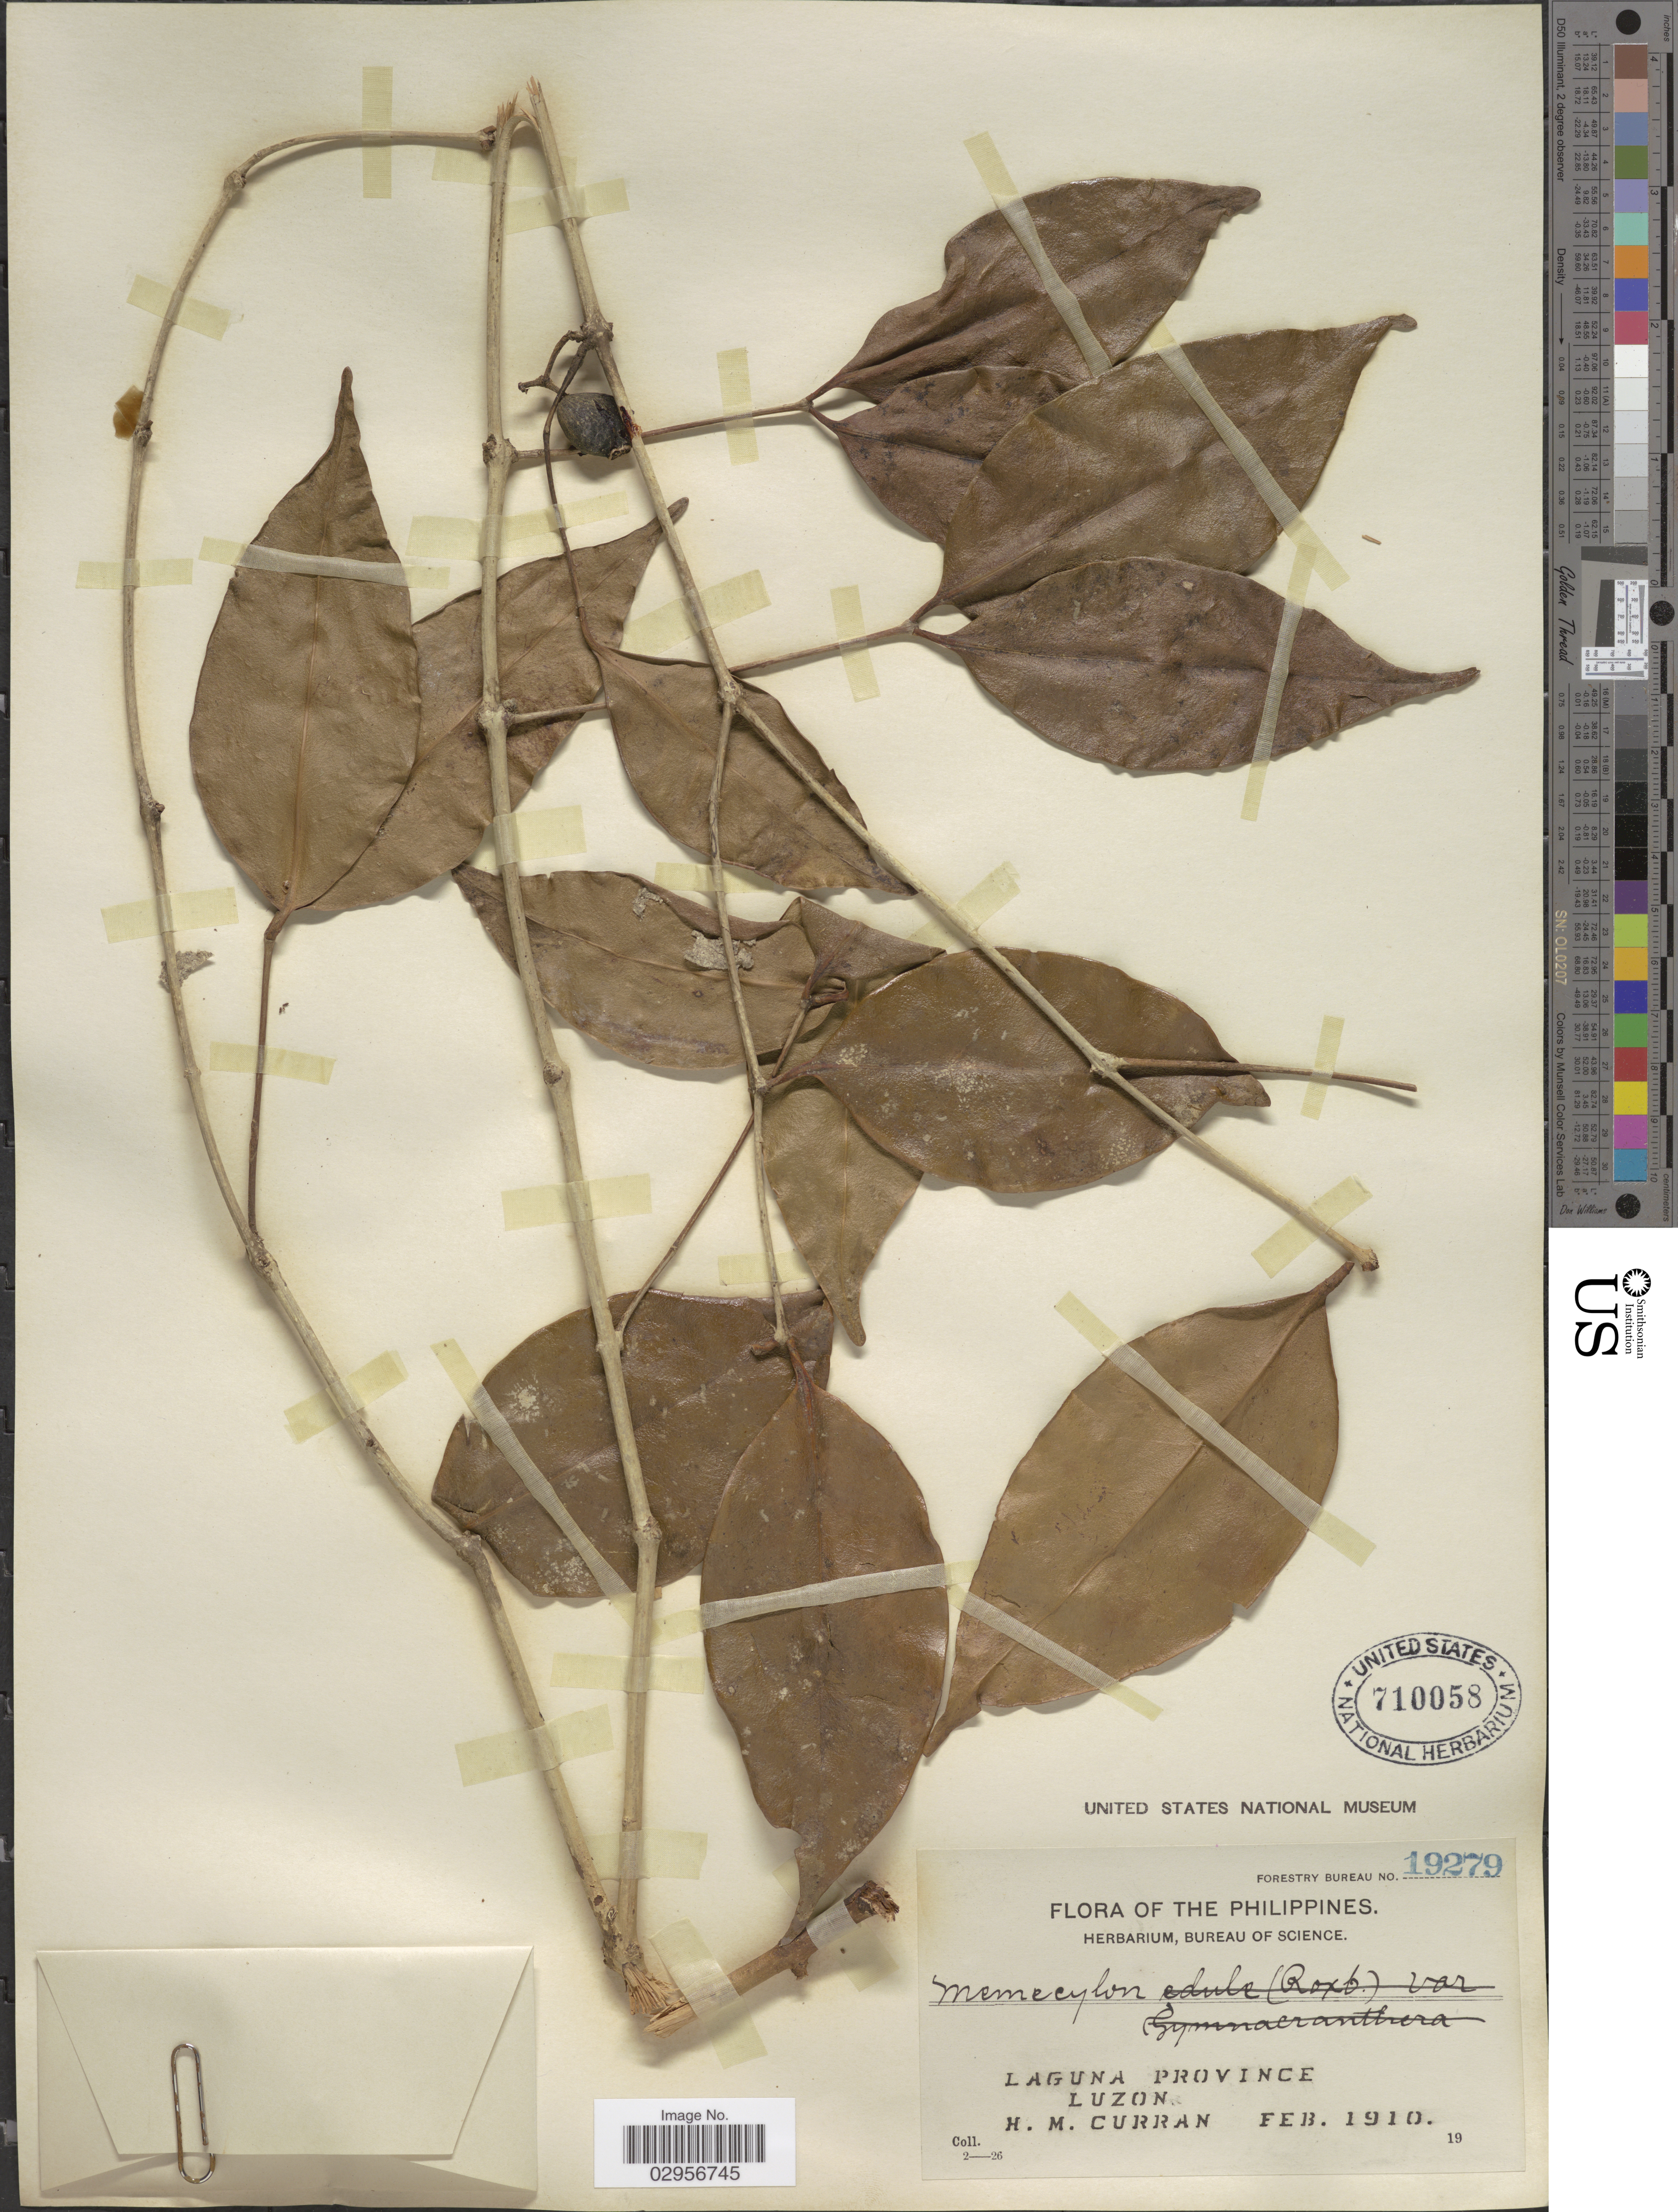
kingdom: Plantae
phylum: Tracheophyta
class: Magnoliopsida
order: Myrtales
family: Melastomataceae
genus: Memecylon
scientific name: Memecylon subfurfuraceum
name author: Merr.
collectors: H. M. Curran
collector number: Forestry Bureau 19279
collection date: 1910-02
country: Philippines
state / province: Calabarzon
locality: Laguna Province, Luzon.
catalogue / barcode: US 710058